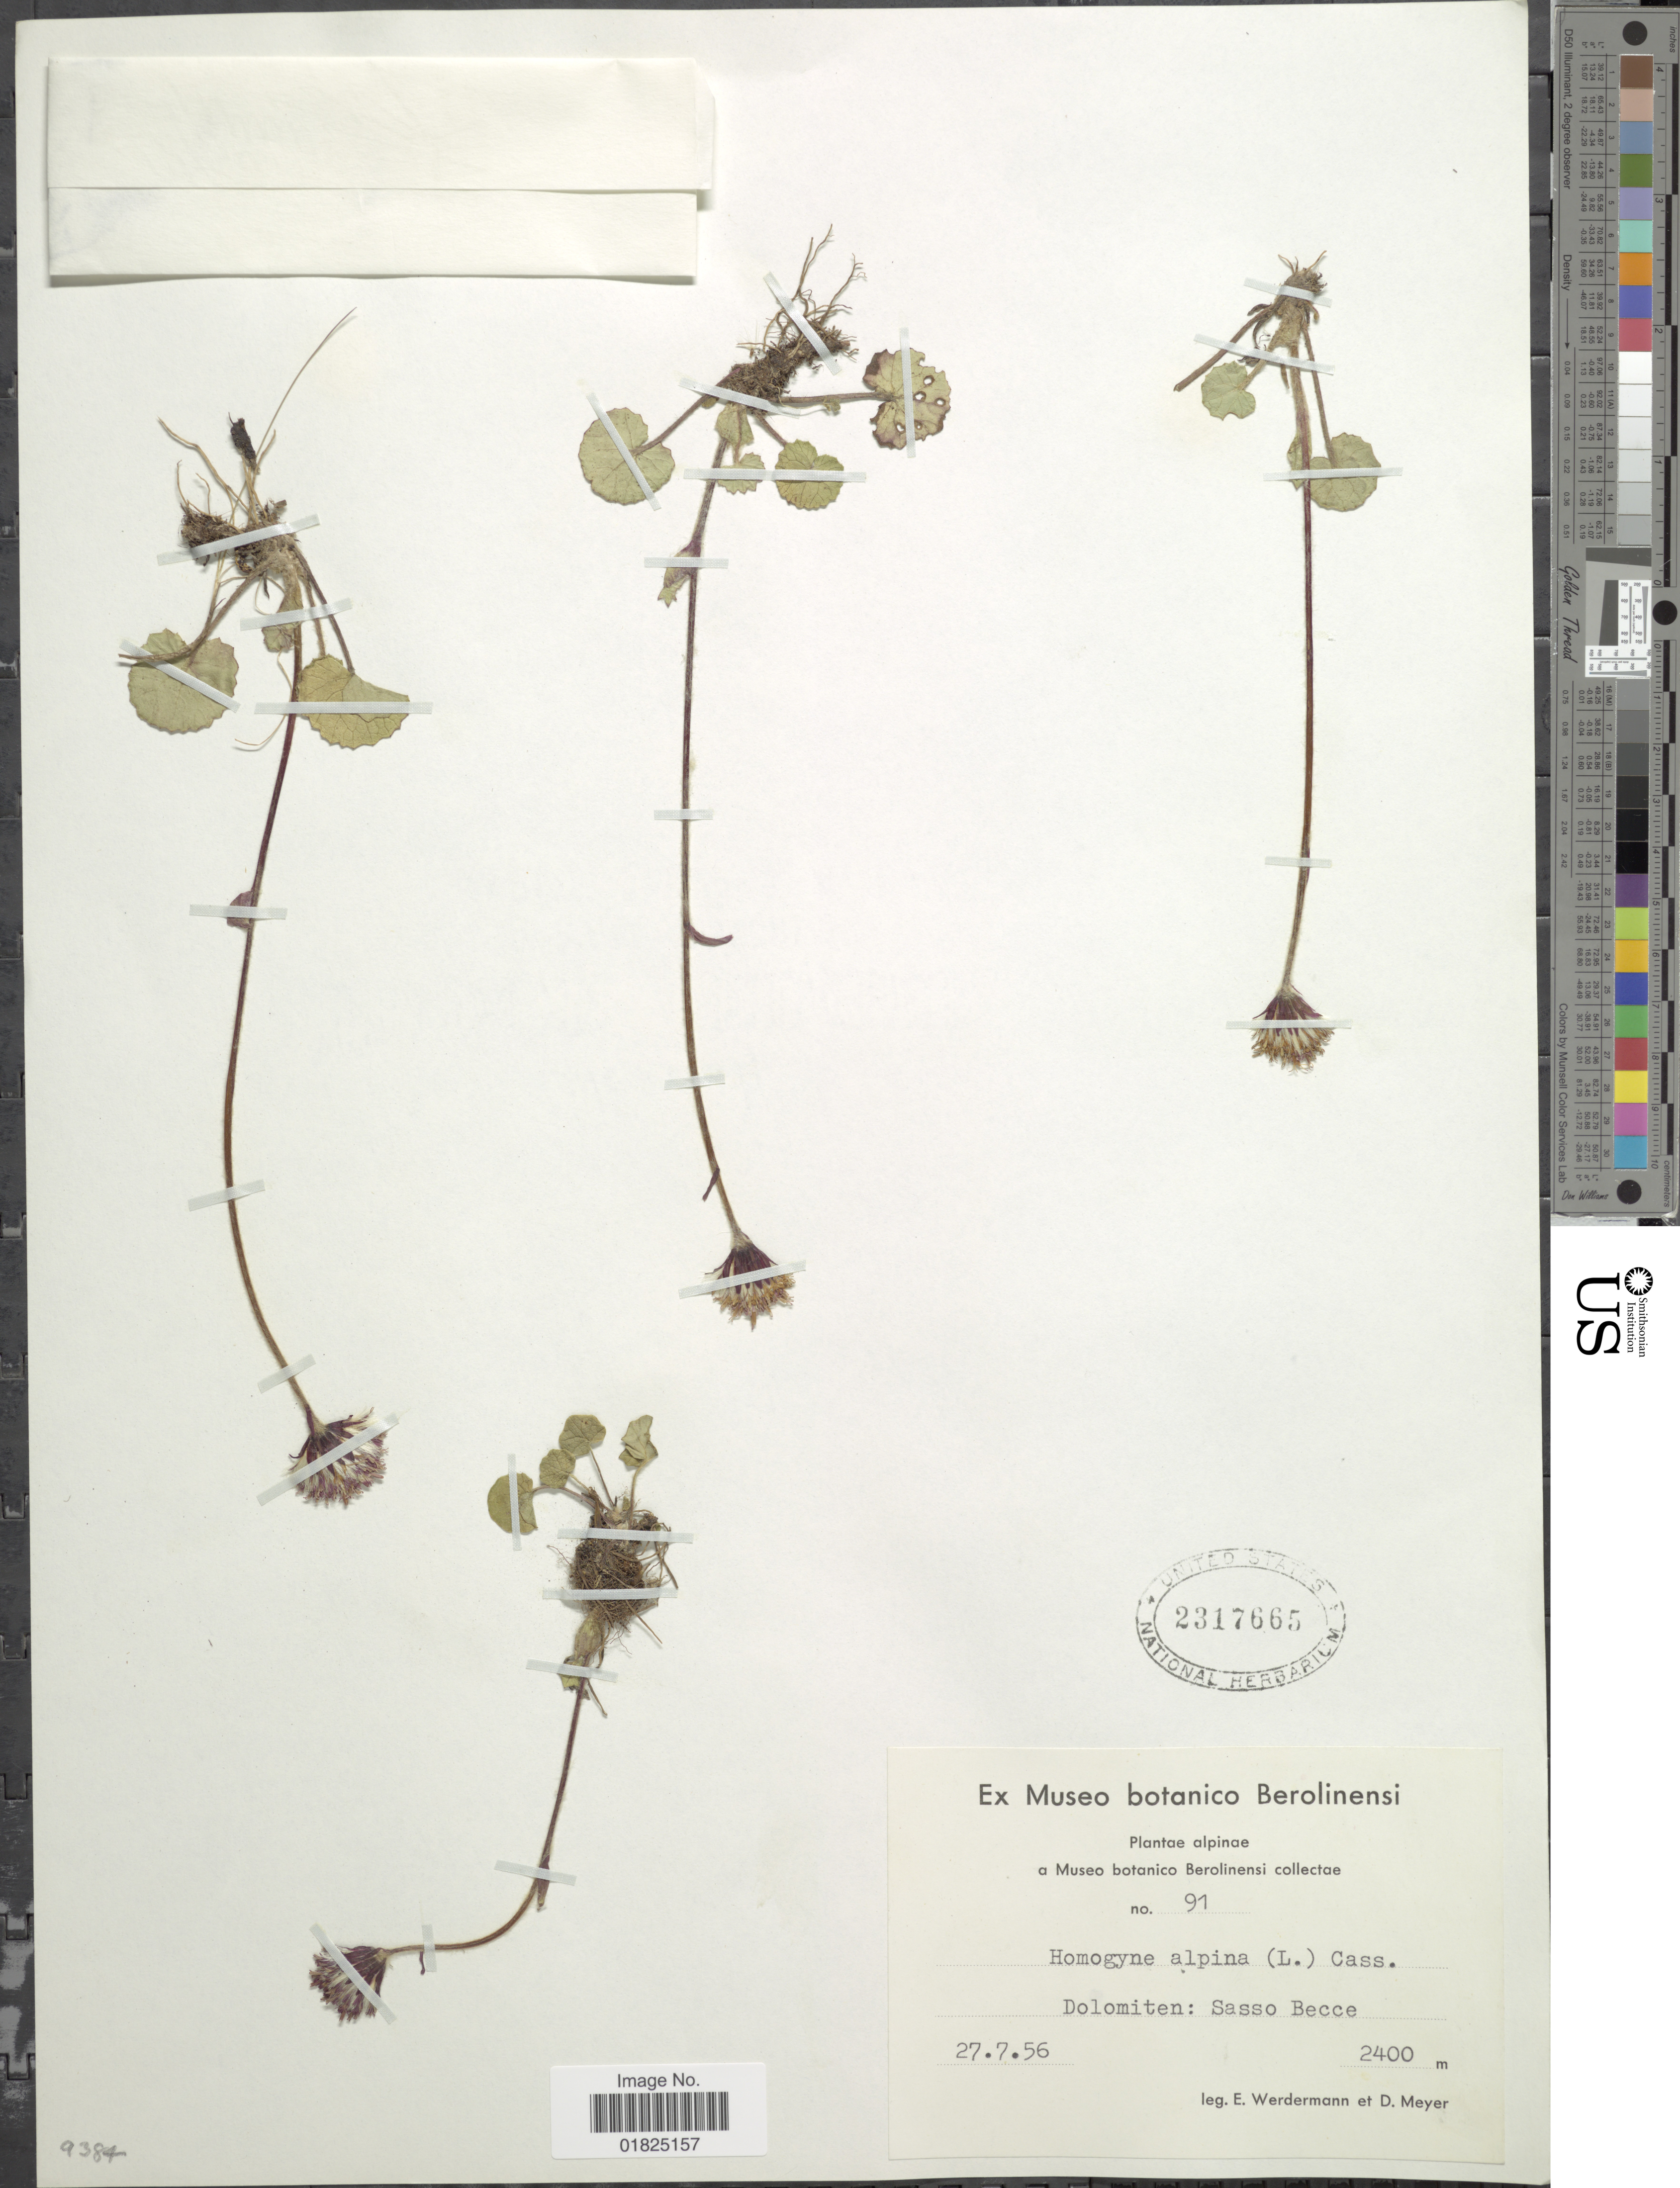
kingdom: Plantae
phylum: Tracheophyta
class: Magnoliopsida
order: Asterales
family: Asteraceae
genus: Homogyne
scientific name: Homogyne alpina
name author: (L.) Cass.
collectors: E. Werdermann & D. Meyer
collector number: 91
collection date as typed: Transcribed d/m/y: 27/7/56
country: Italy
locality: Dolomiten: Sasso Becce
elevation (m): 2400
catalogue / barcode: US 2317665